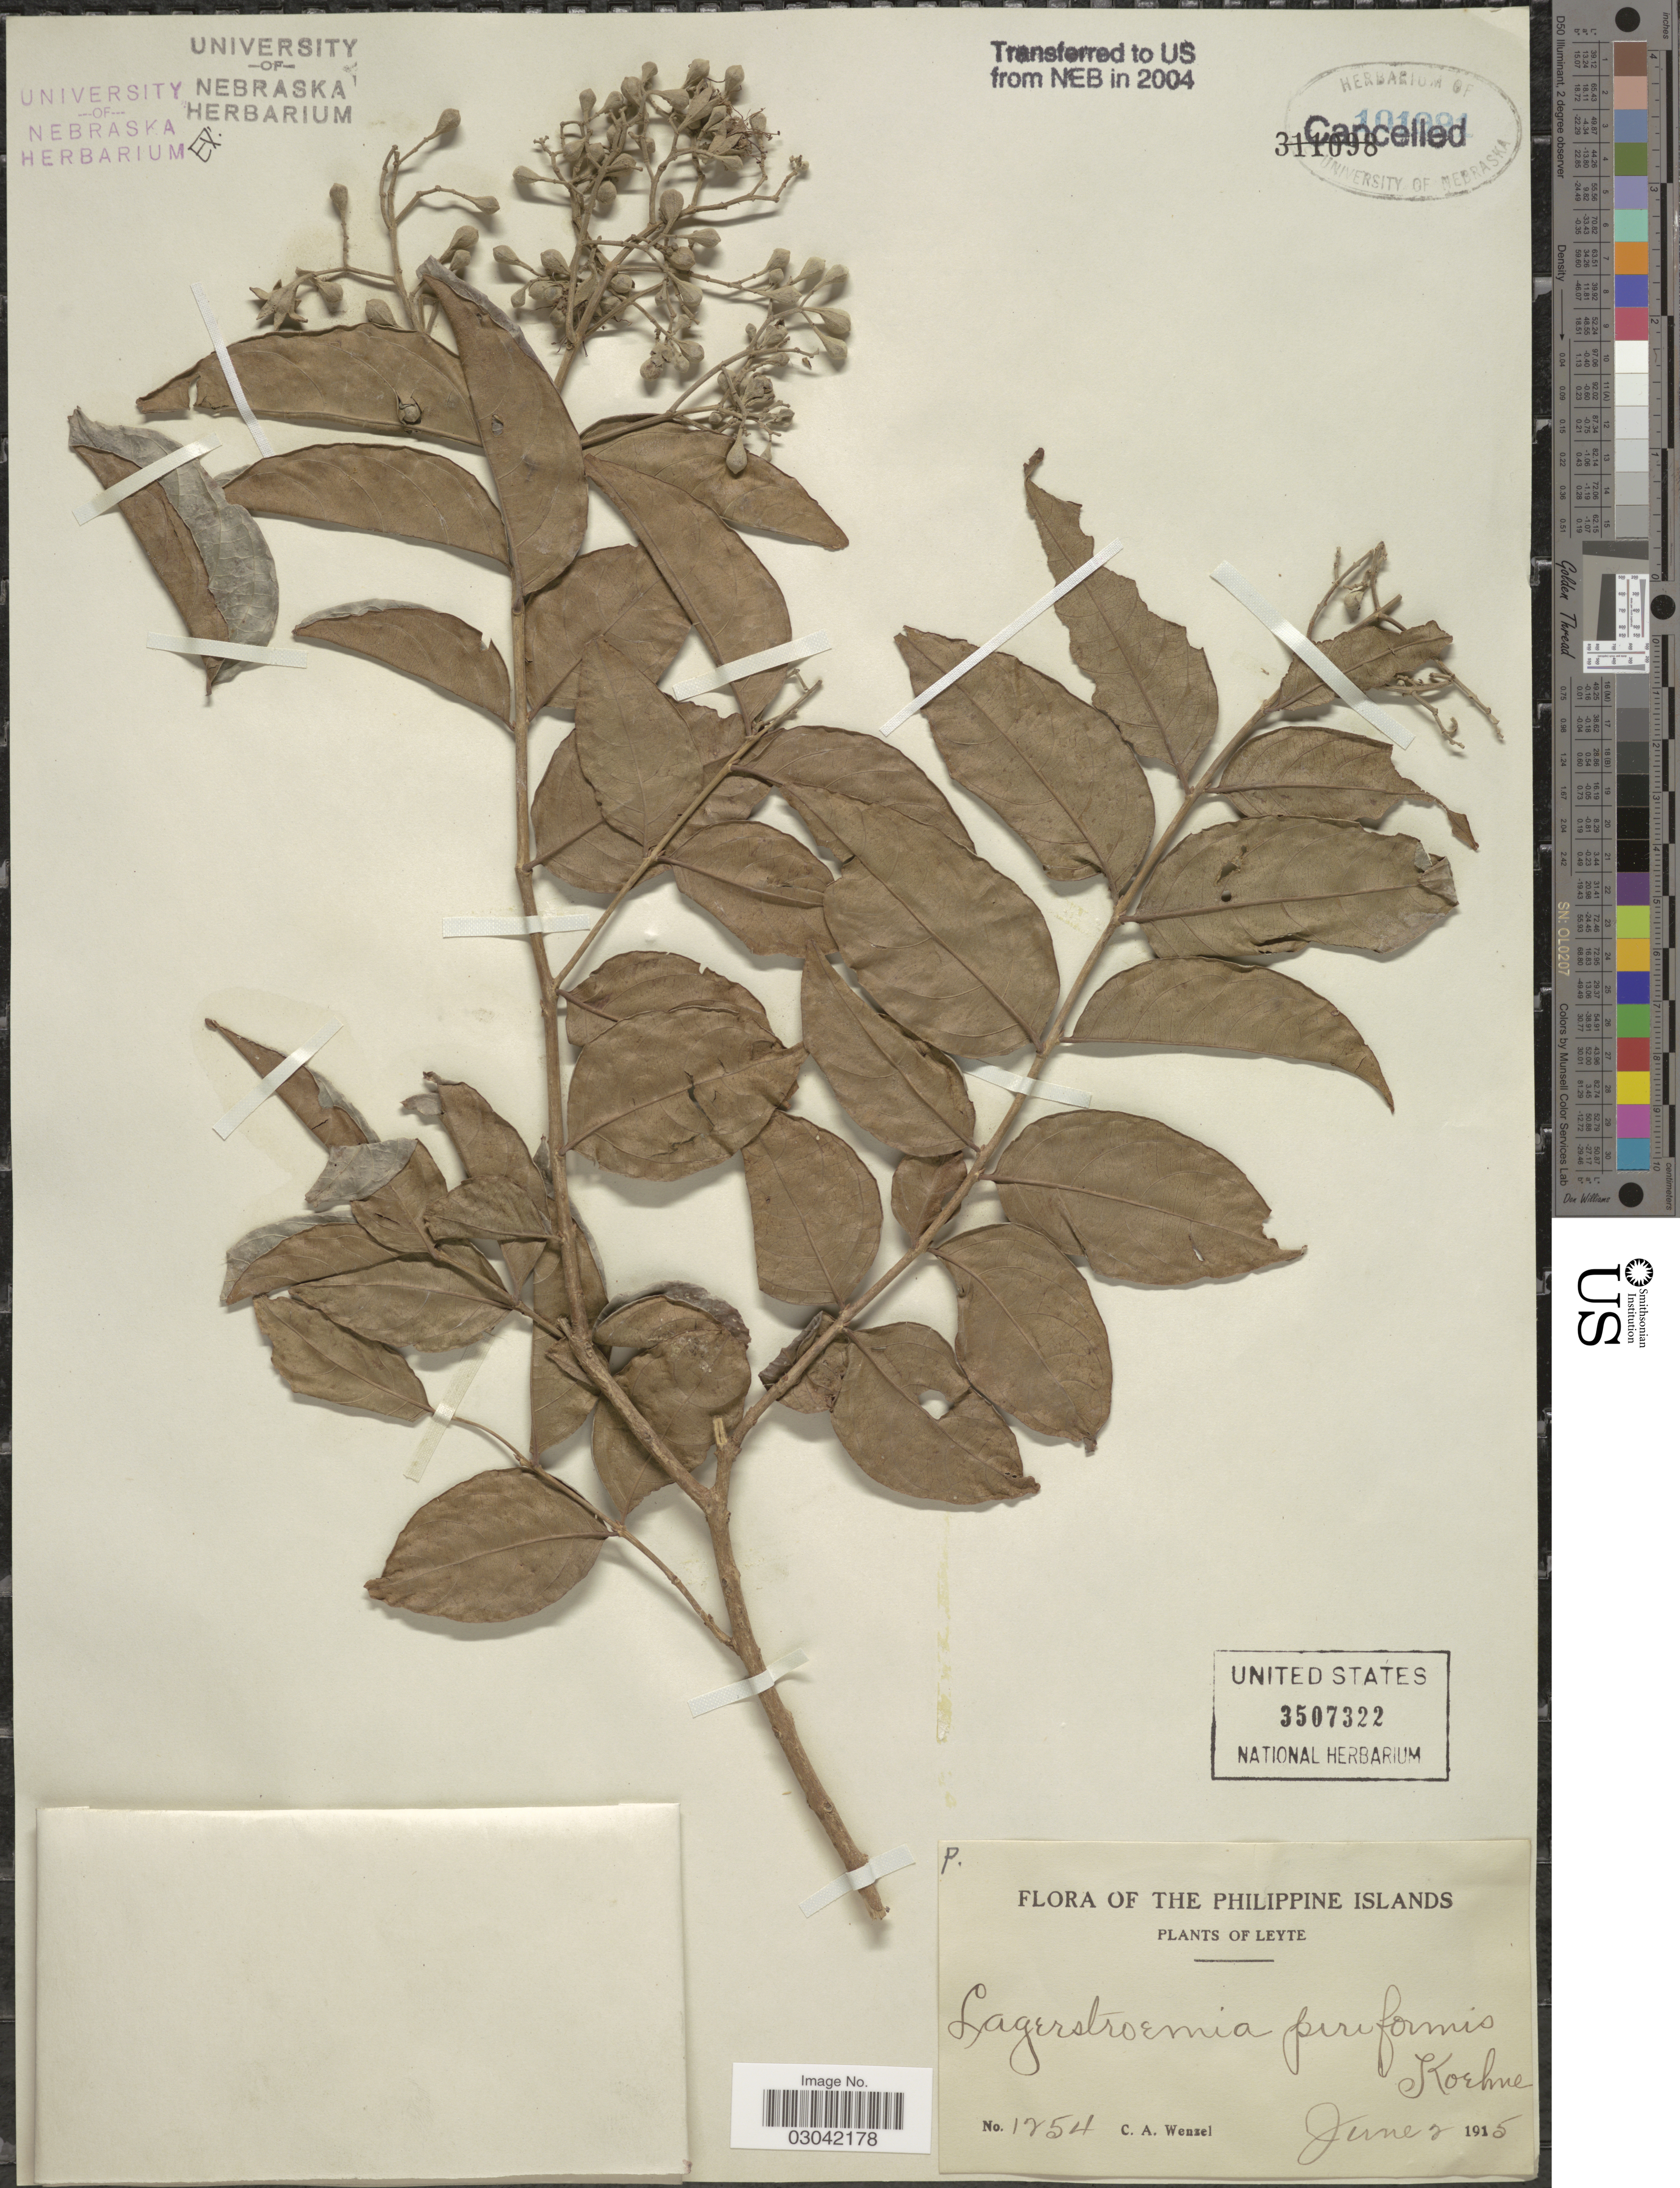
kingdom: Plantae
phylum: Tracheophyta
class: Magnoliopsida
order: Myrtales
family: Lythraceae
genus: Lagerstroemia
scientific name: Lagerstroemia piriformis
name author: Koehne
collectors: C. Wenzel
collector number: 1254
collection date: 1915-06-02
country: Philippines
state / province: Eastern Visayas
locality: Leyte.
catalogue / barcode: US 3507322